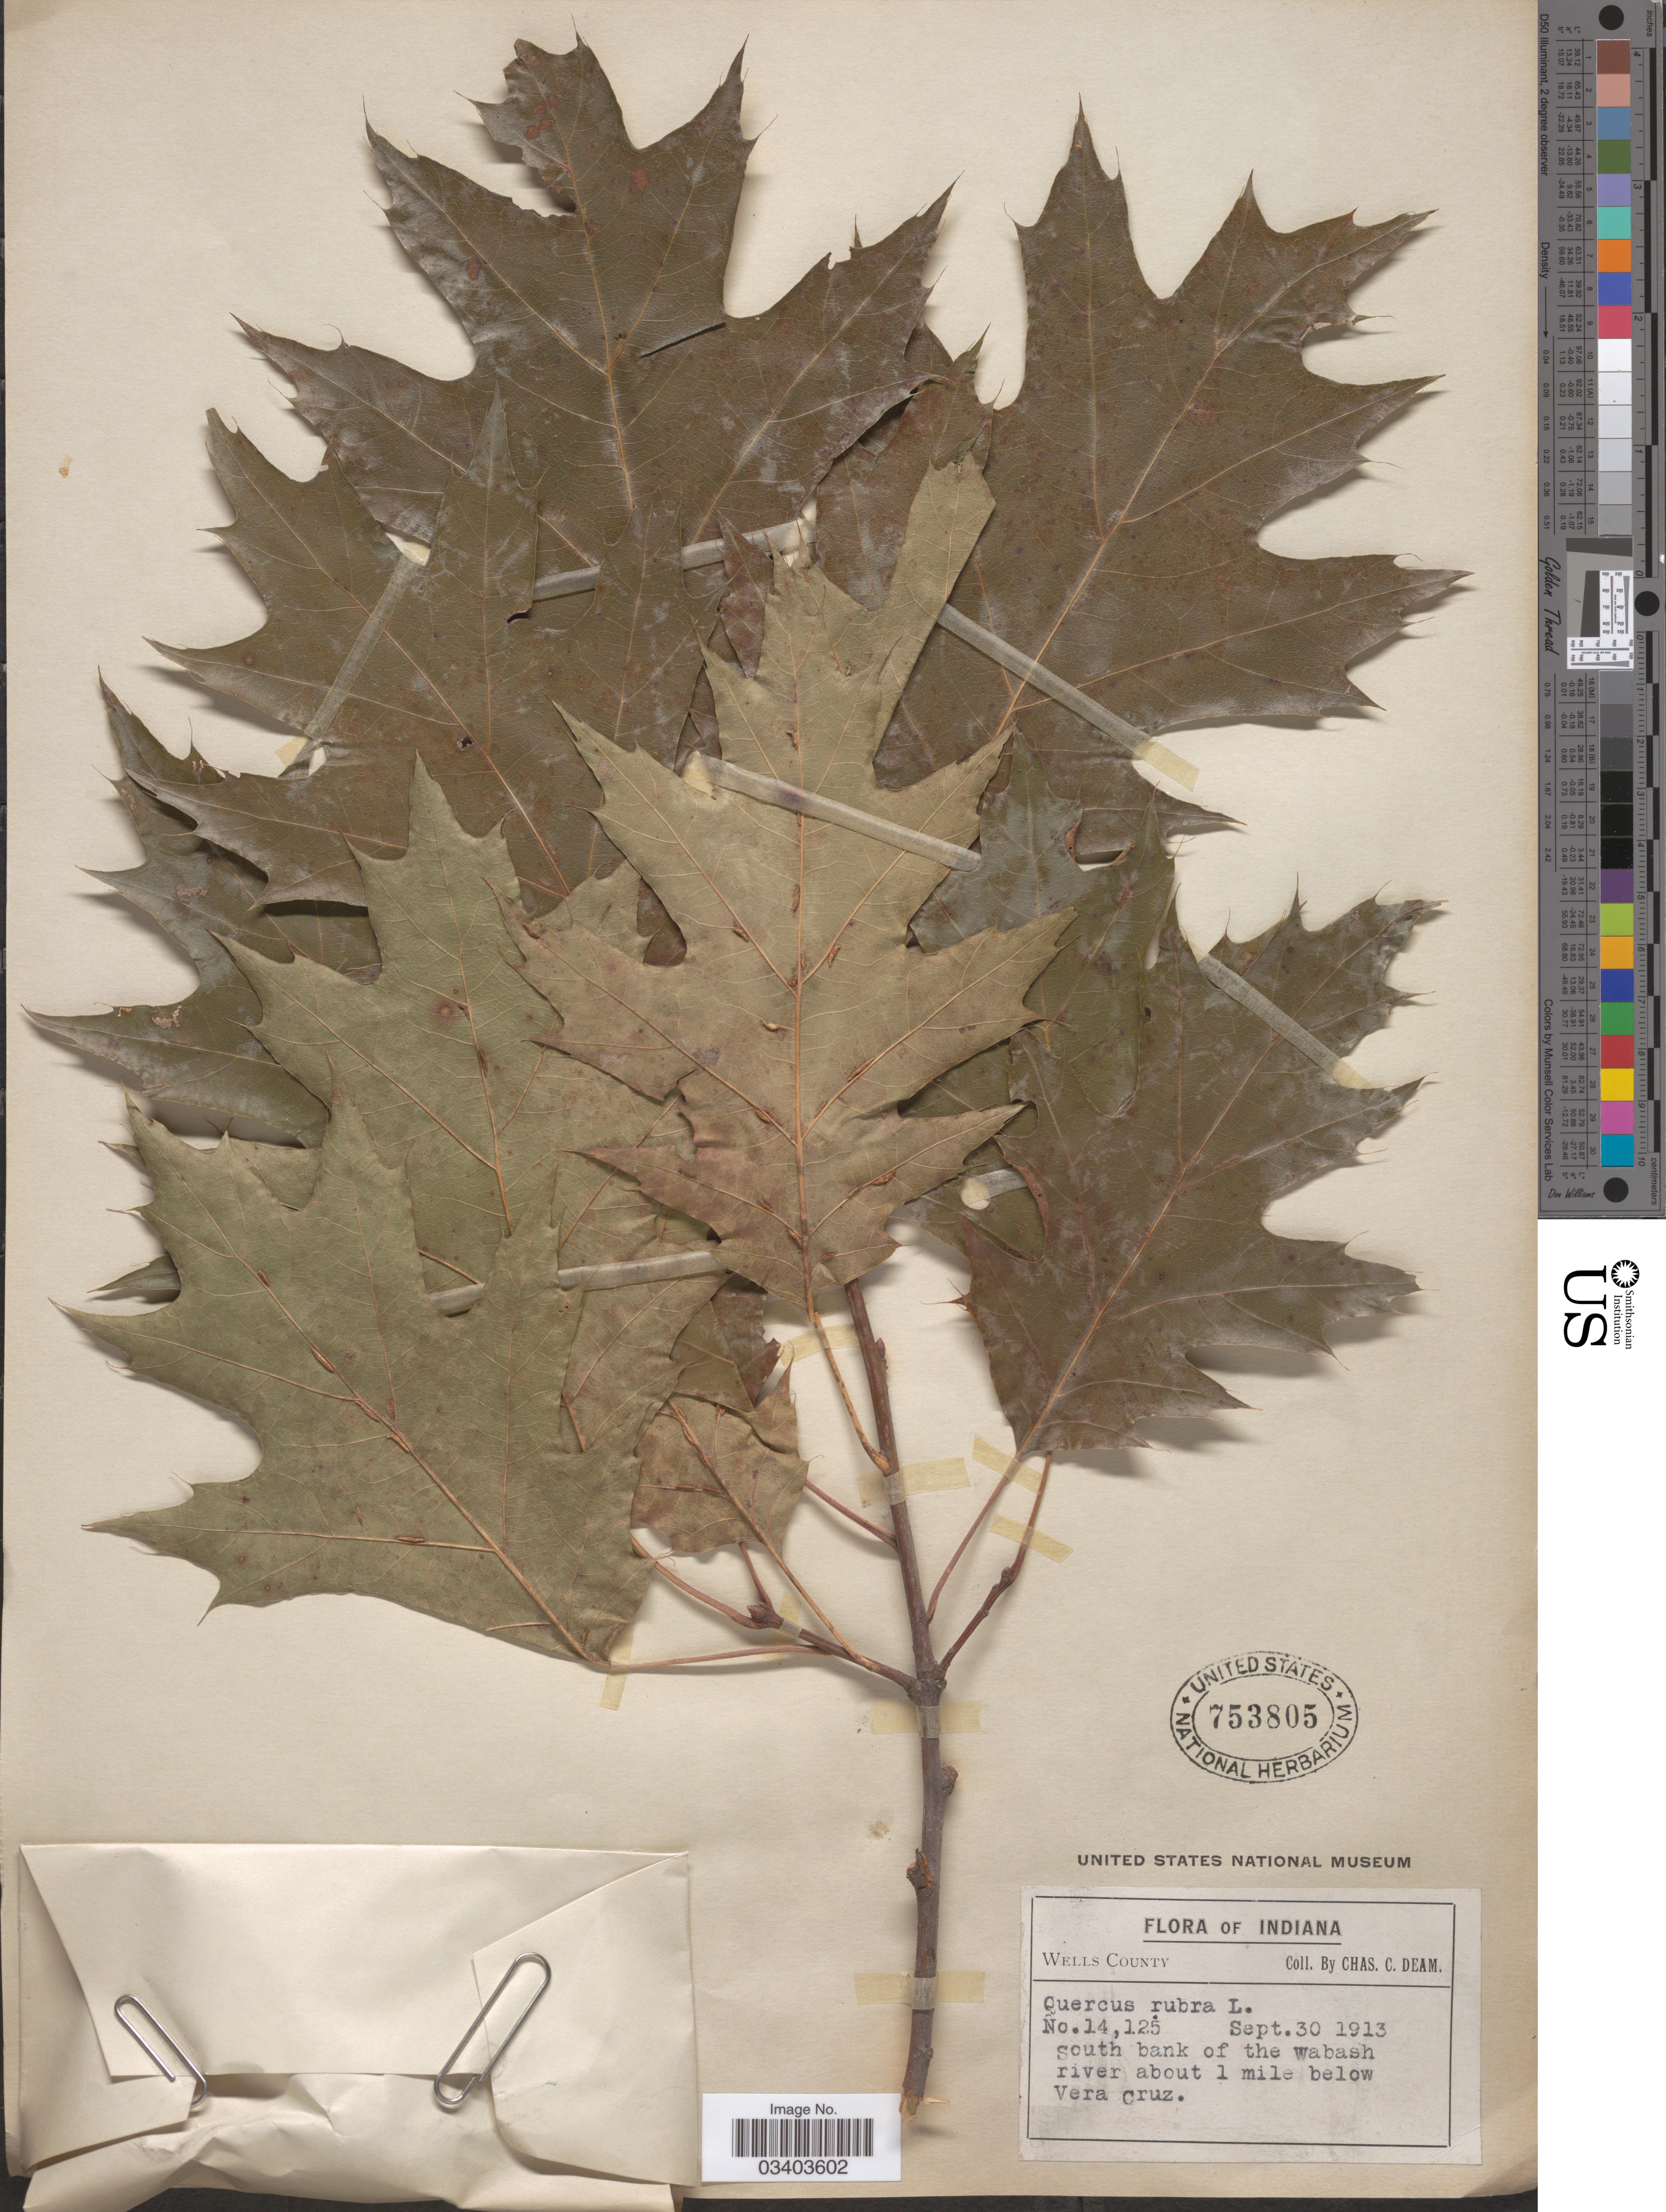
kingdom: Plantae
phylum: Tracheophyta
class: Magnoliopsida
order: Fagales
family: Fagaceae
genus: Quercus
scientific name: Quercus borealis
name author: F. Michx.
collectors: C. C. Deam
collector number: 14125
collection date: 1913-09-30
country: United States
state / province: Indiana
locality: Wells County. South bank of the Wabash river about 1 mile below Vera Cruz.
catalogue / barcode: US 753805